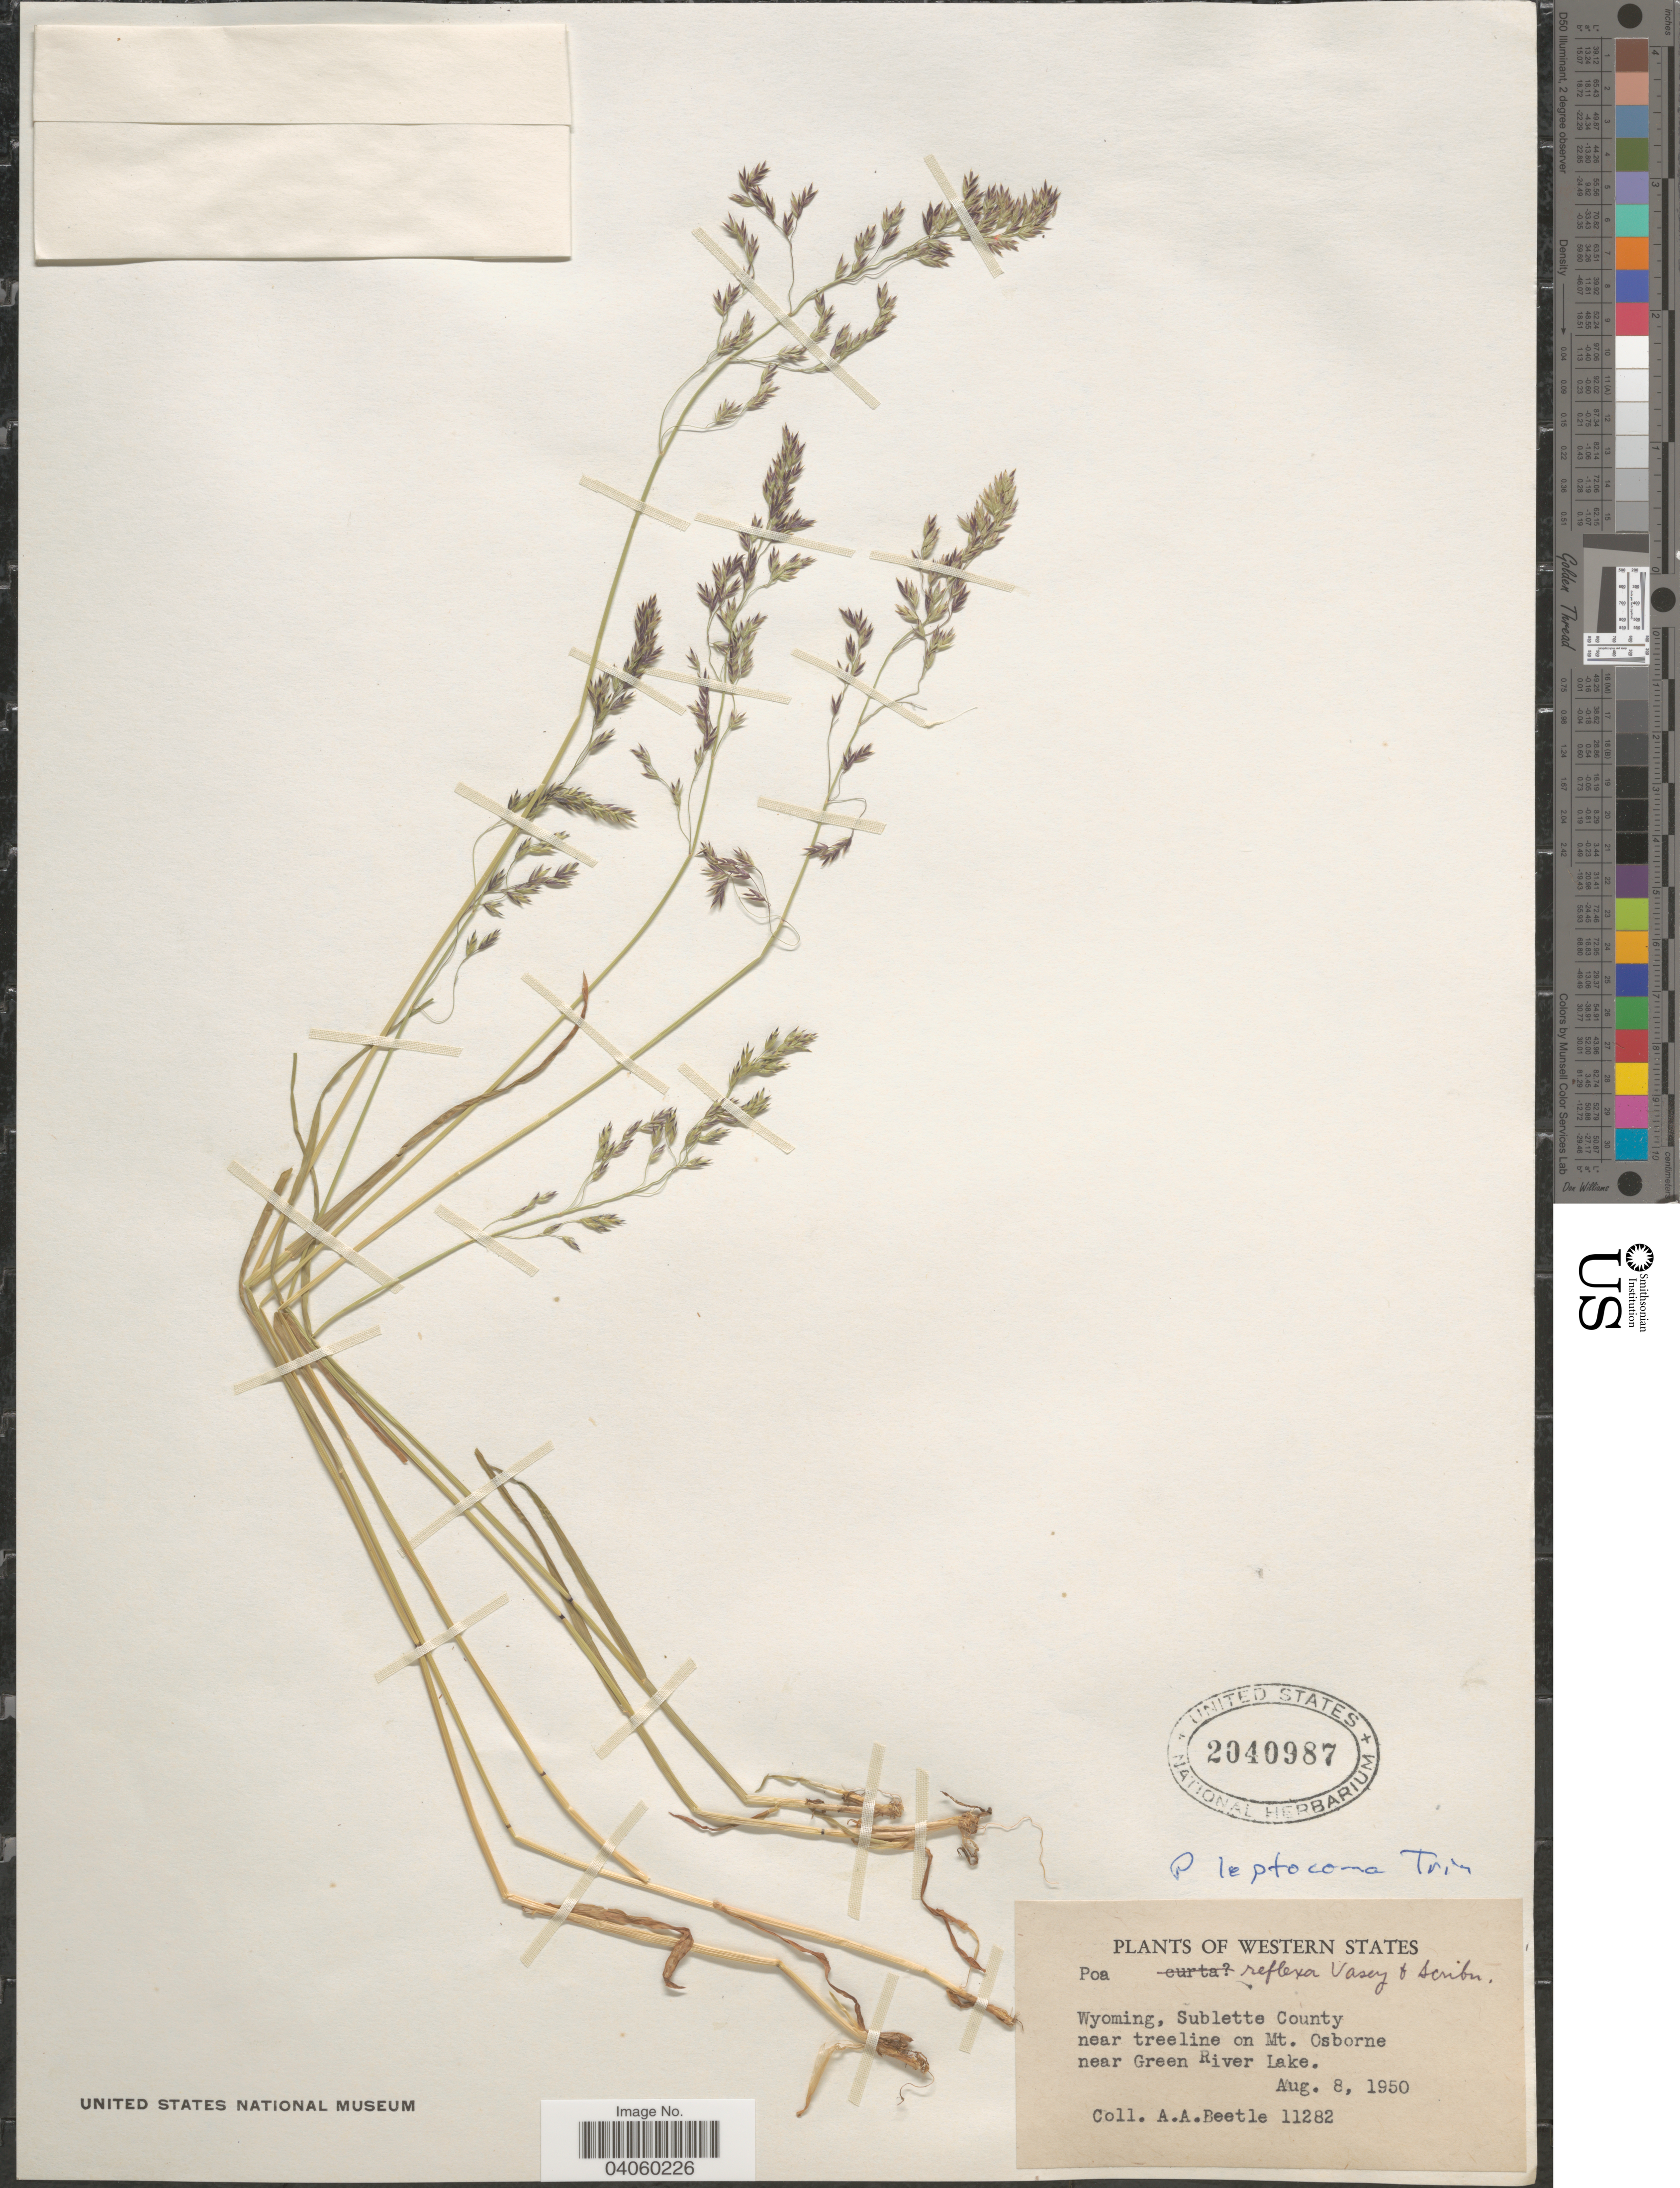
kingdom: Plantae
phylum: Tracheophyta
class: Liliopsida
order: Poales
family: Poaceae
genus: Poa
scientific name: Poa leptocoma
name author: Trin.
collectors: A. A. Beetle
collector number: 11282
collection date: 1950-08-08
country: United States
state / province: Wyoming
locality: Western States. Sublette County near treeline on Mt. Osborne near Green River Lake.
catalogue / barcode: US 2040987